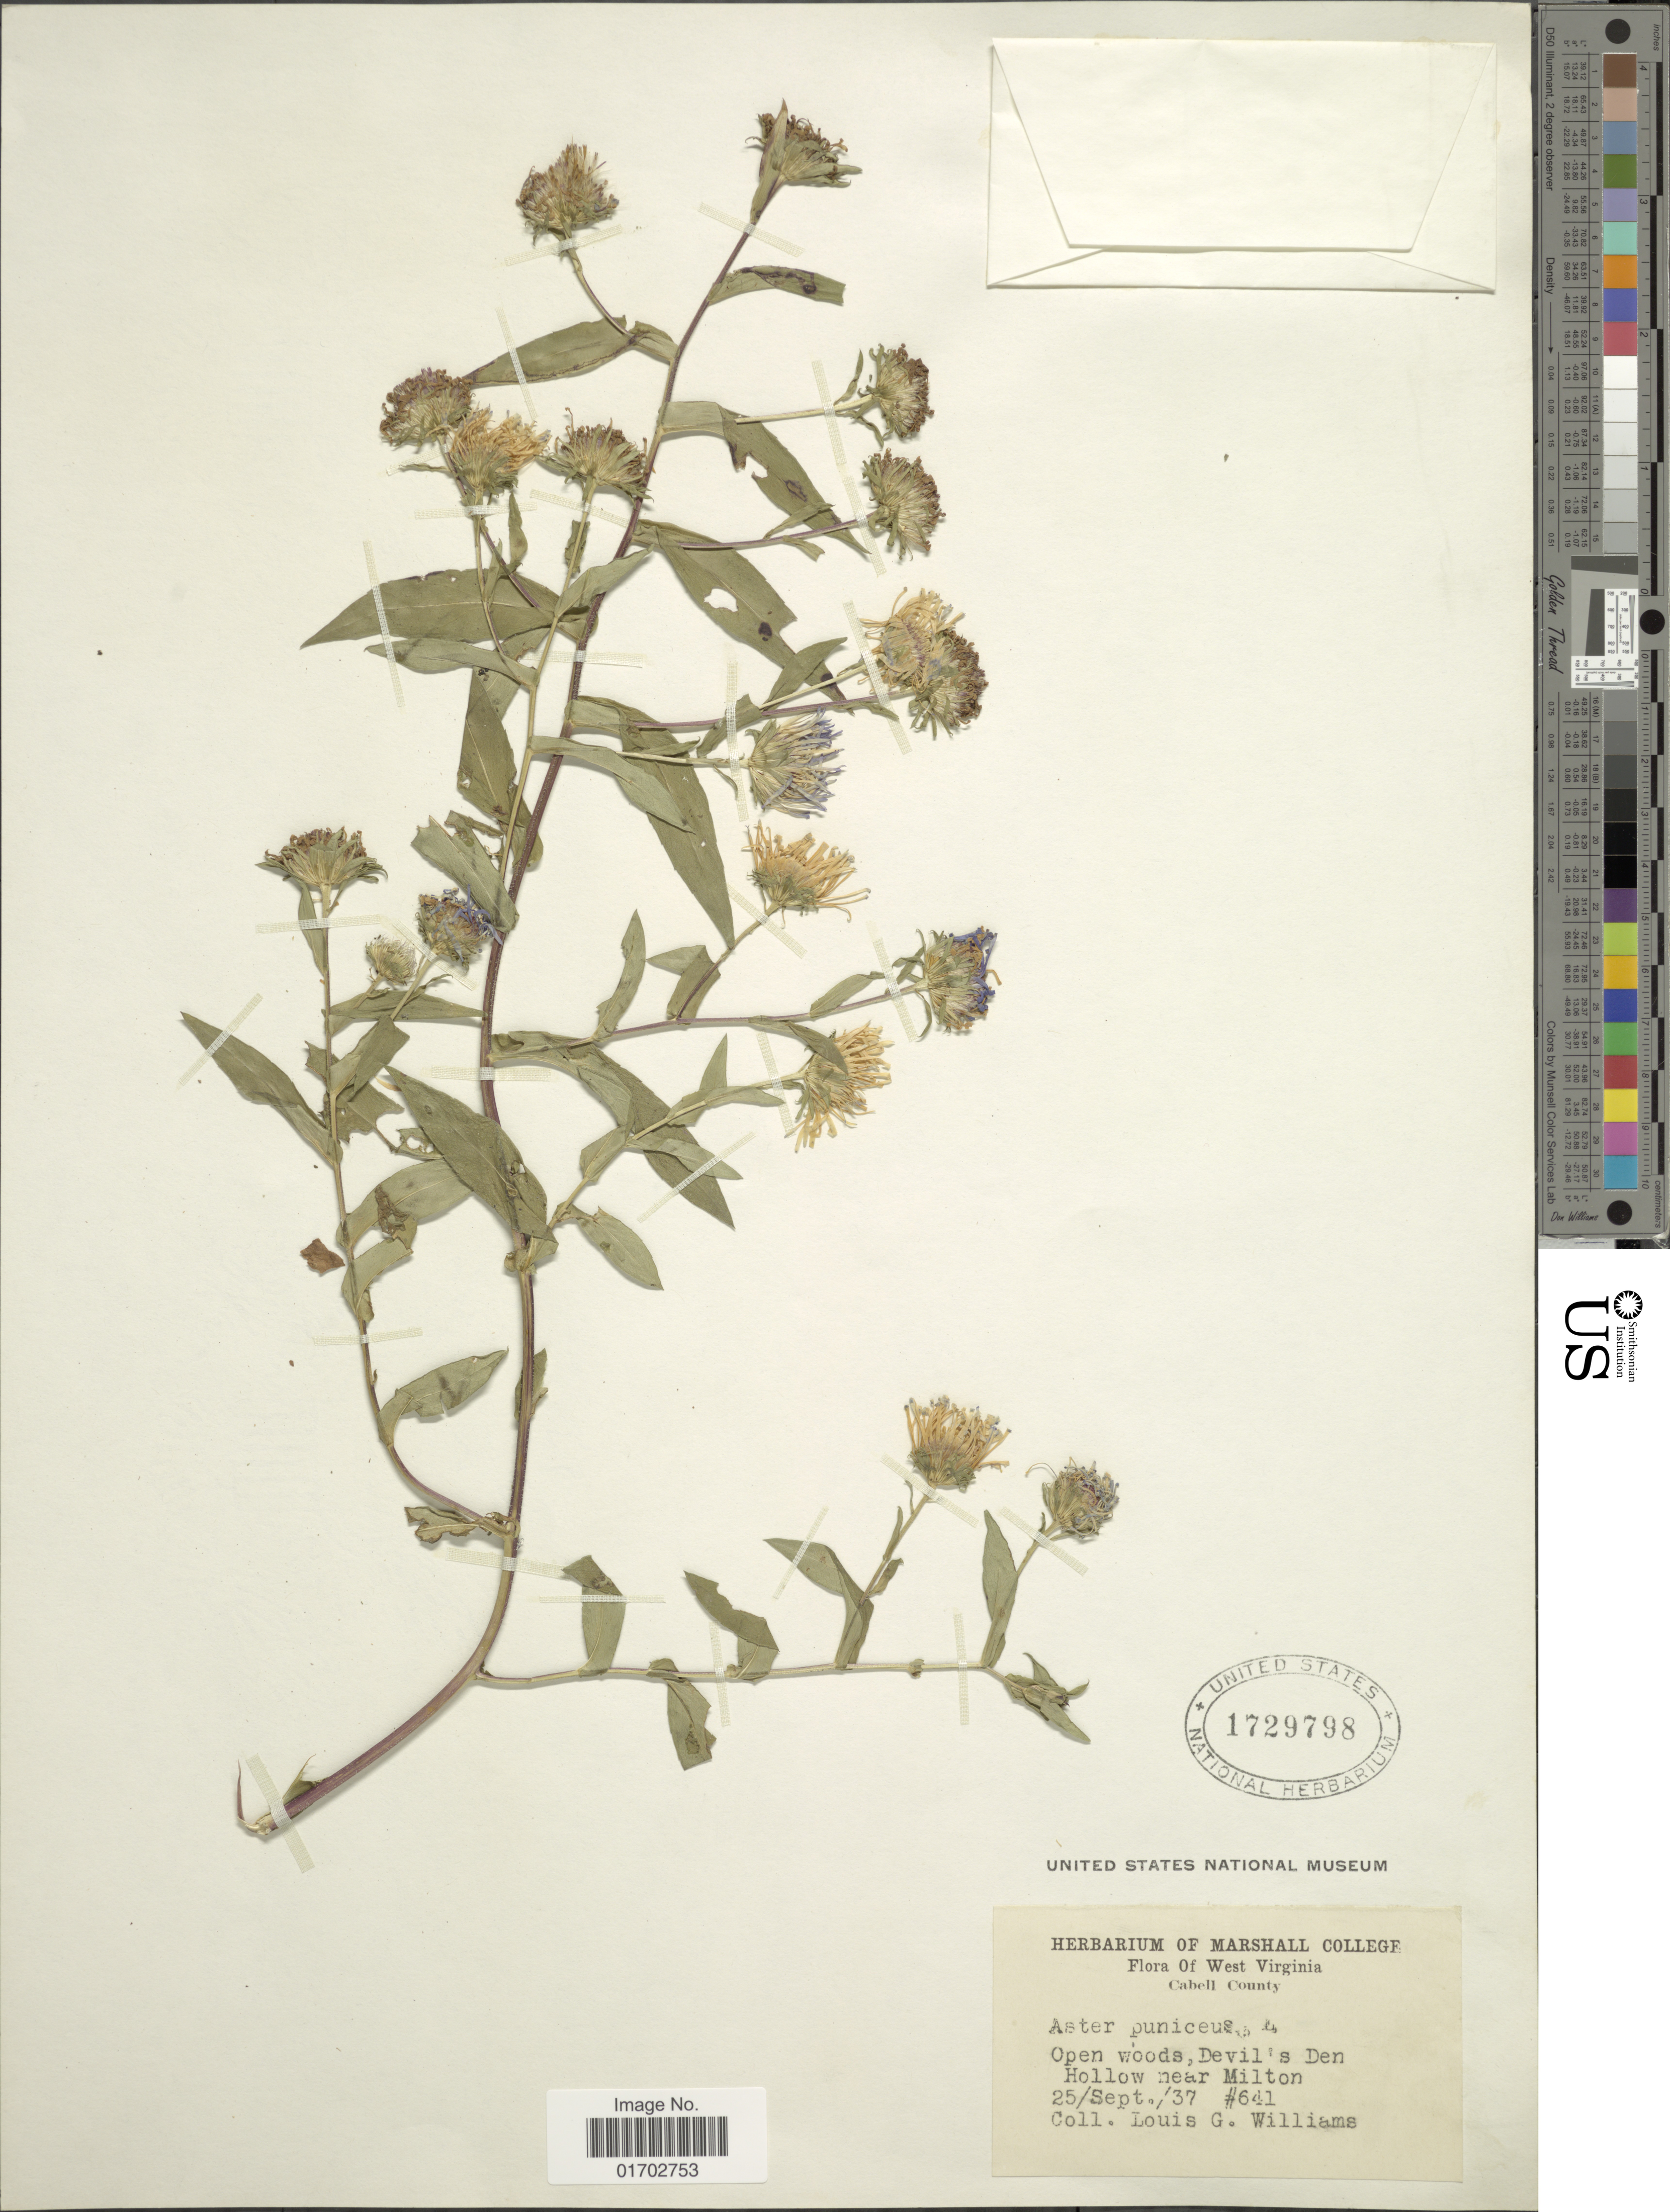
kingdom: Plantae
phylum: Tracheophyta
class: Magnoliopsida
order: Asterales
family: Asteraceae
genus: Symphyotrichum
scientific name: Symphyotrichum puniceum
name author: (L.) Á. Löve & D. Löve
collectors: L. G. Williams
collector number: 641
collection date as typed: Transcribed d/m/y: 25/9/37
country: United States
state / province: West Virginia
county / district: Cabell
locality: Cabell County, Devil's Den Hollow near Milton.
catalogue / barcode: US 1729798